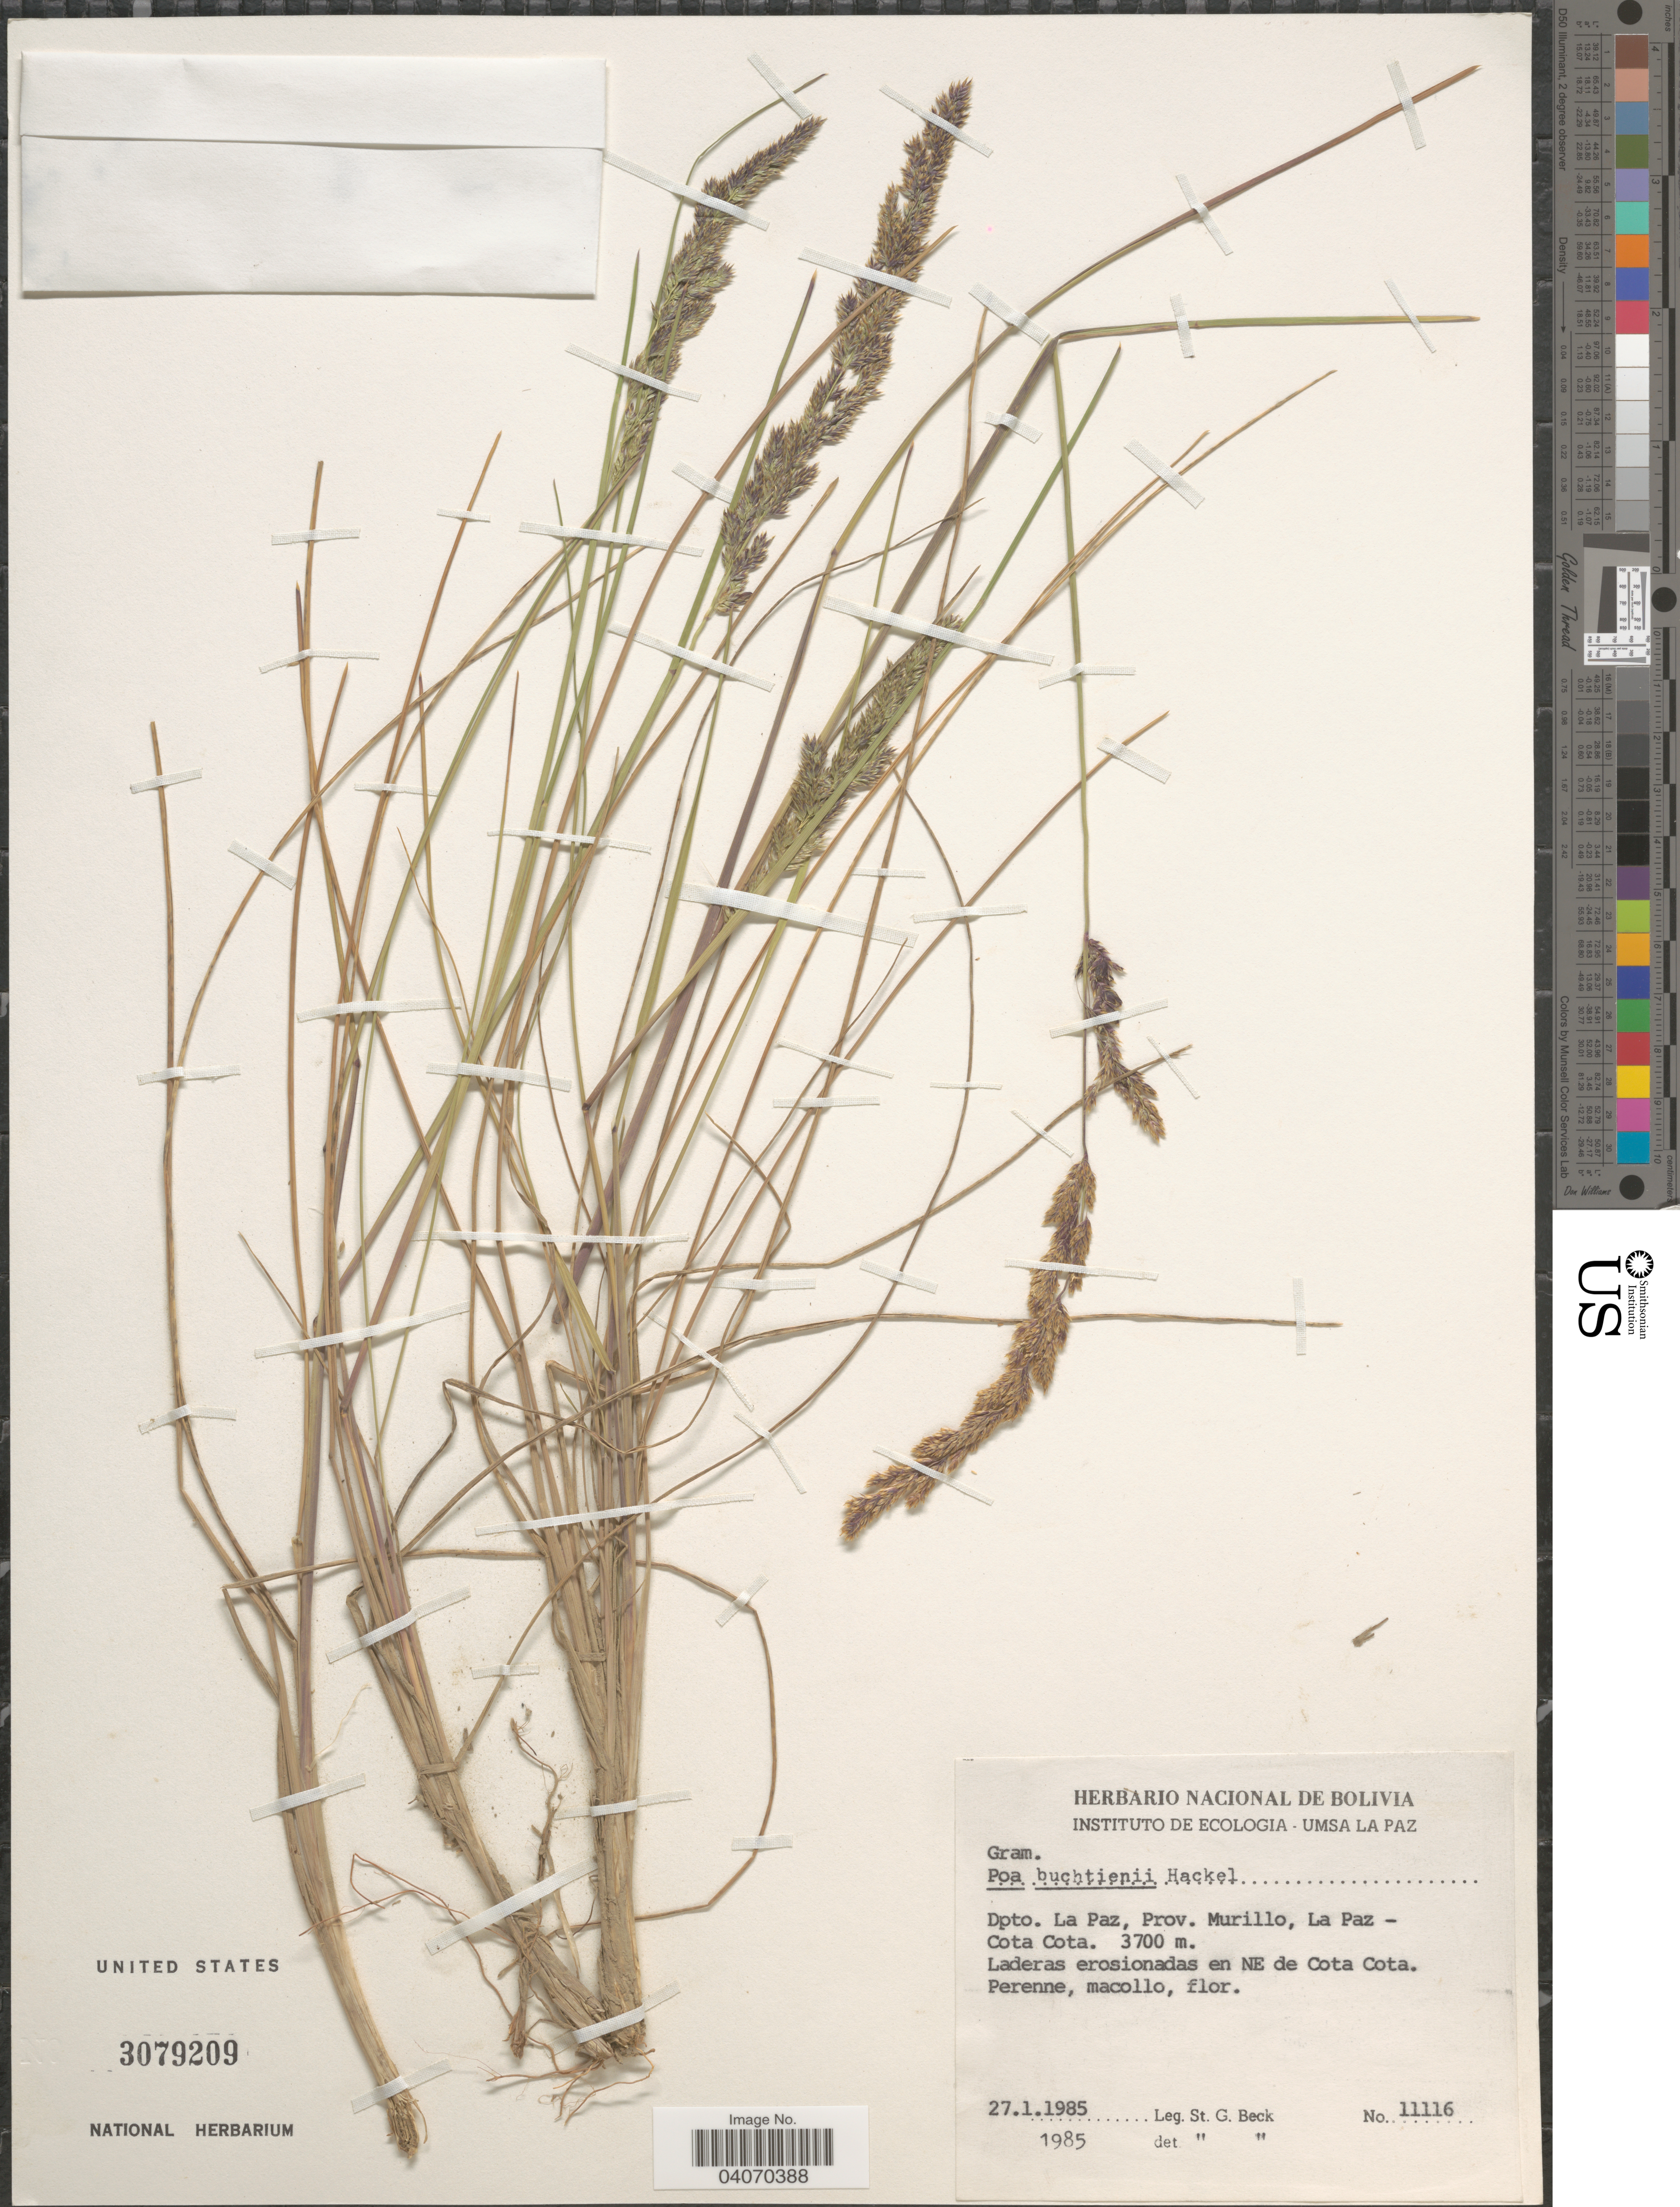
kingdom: Plantae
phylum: Tracheophyta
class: Liliopsida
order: Poales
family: Poaceae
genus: Poa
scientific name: Poa calchaquiensis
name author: Hack.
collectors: S. G. Beck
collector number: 11116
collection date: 1985-01-27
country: Bolivia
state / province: La Paz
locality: Dpto. La Paz, Prov. Murillo, La Paz - Cota Cota. Laderas erosionadas en NE de Cota Cota.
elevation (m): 3700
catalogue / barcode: US 3079209